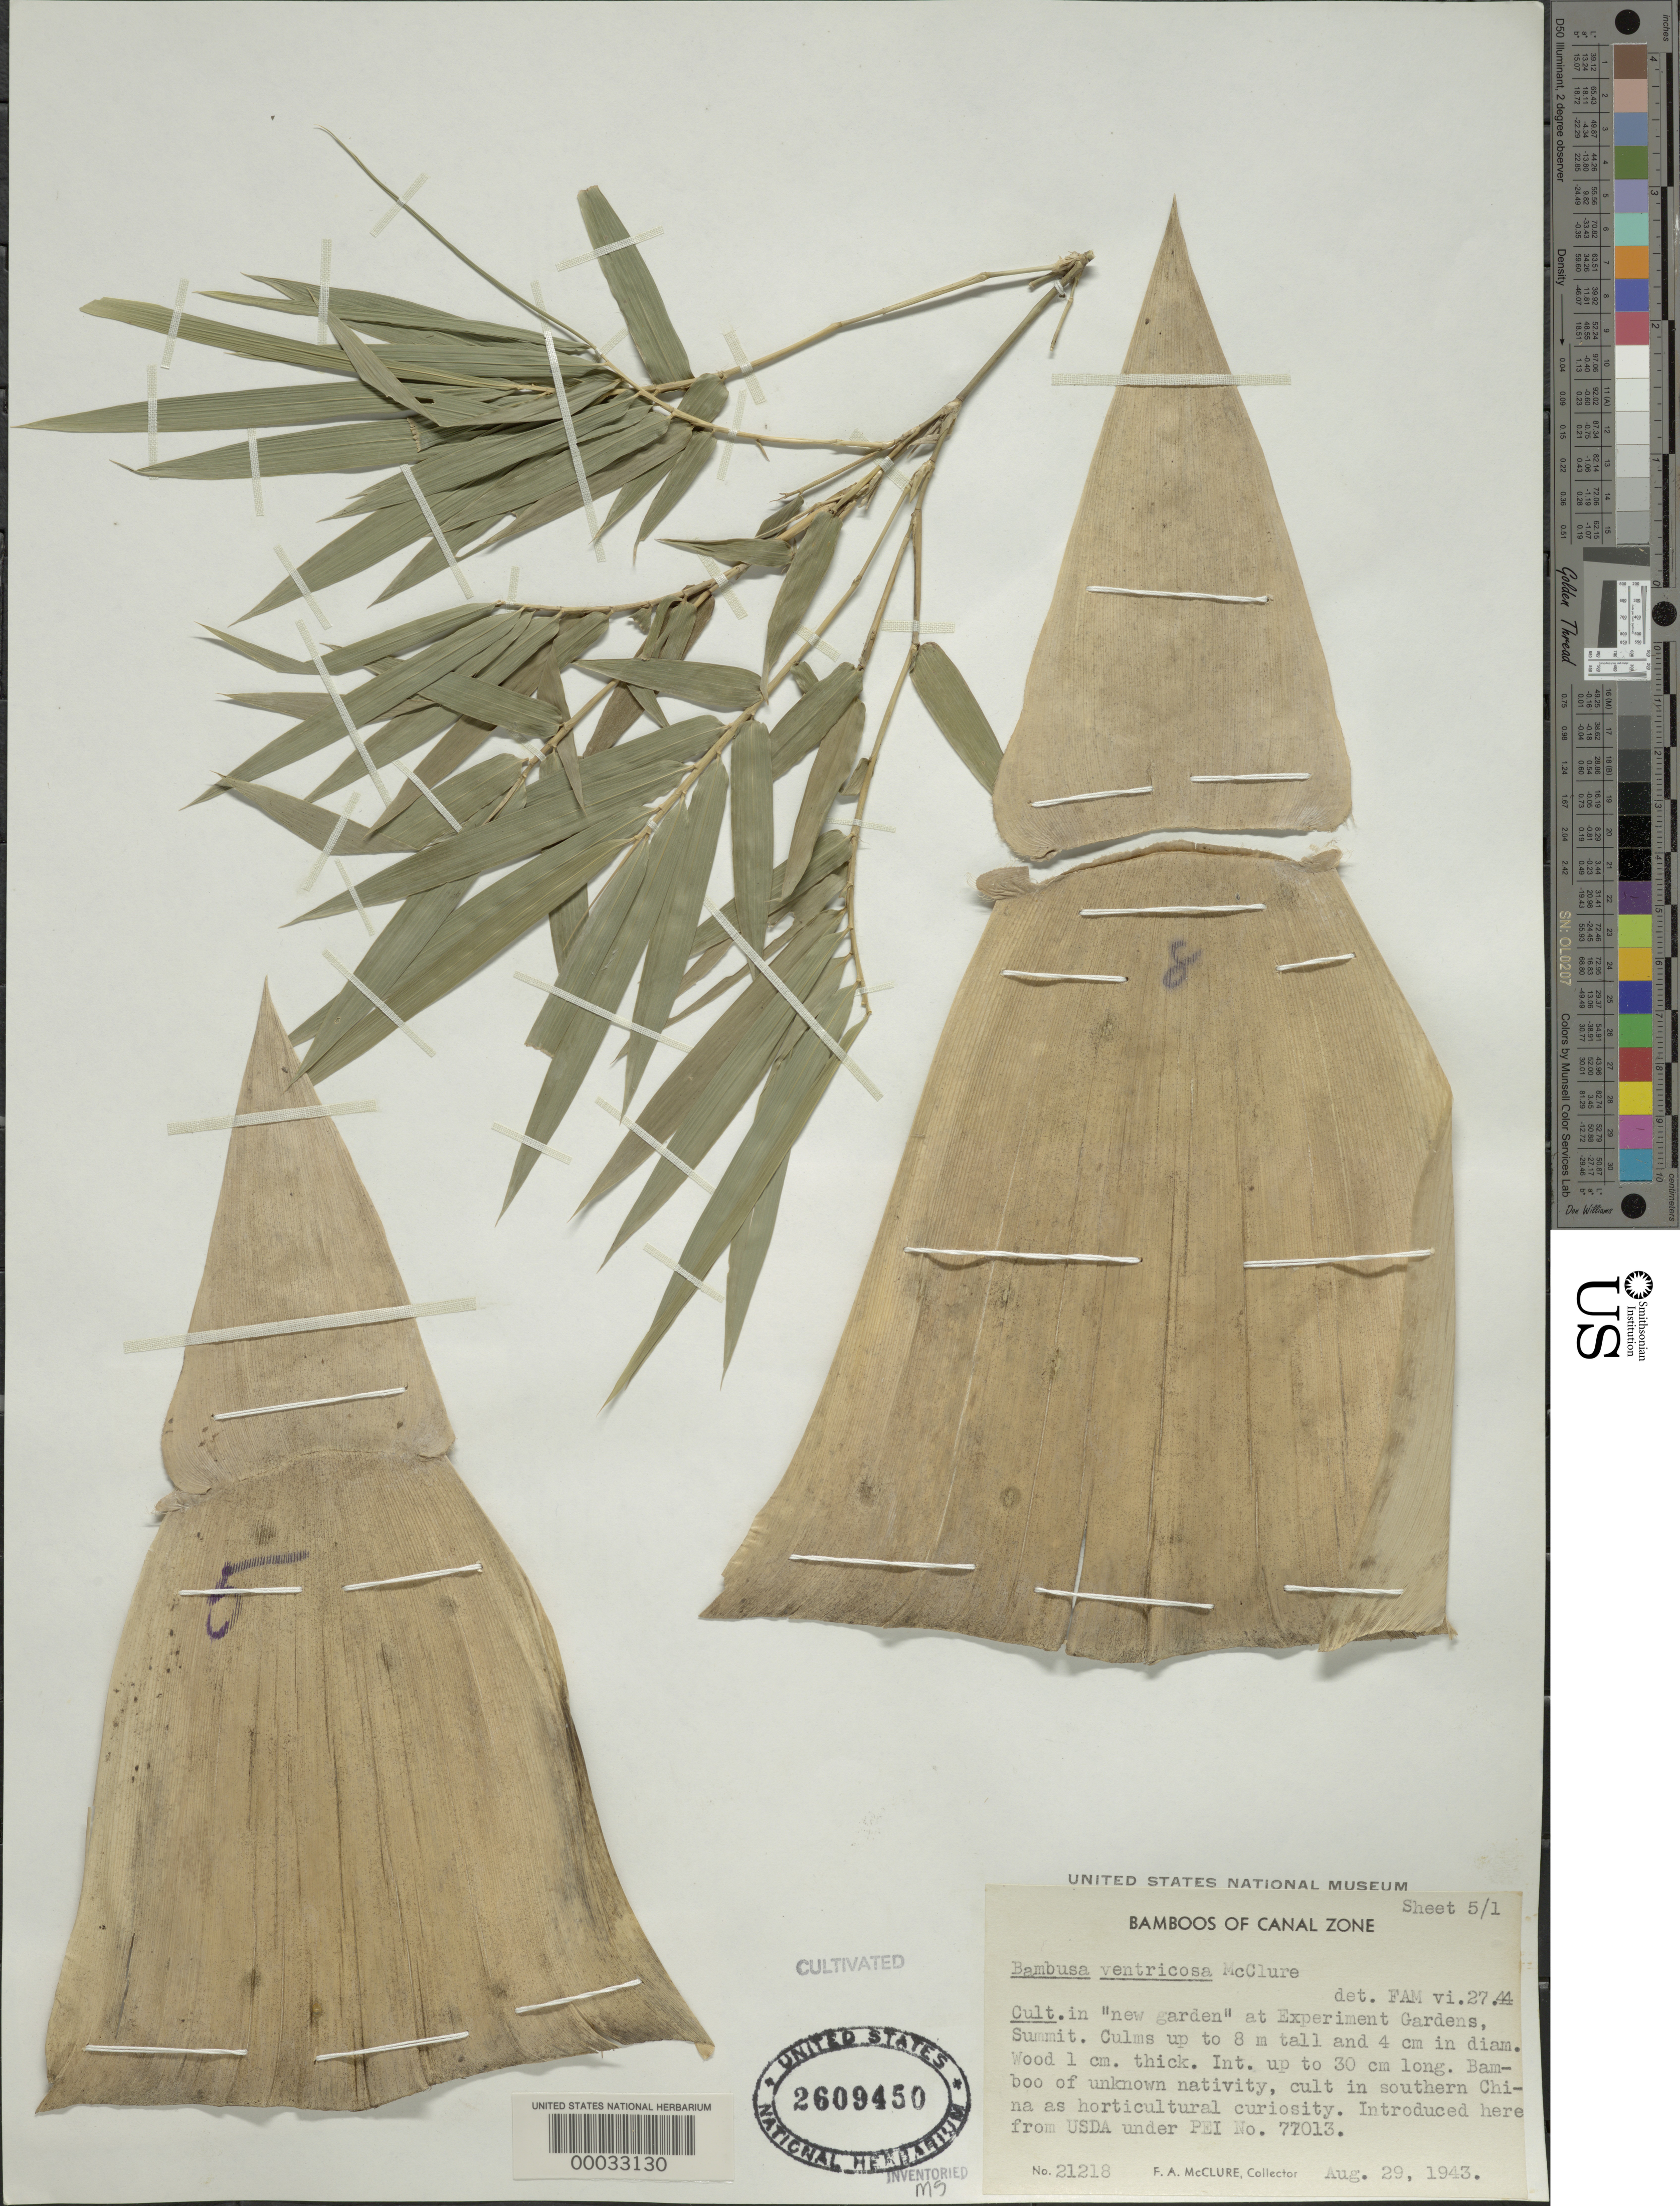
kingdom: Plantae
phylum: Tracheophyta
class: Liliopsida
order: Poales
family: Poaceae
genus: Bambusa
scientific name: Bambusa ventricosa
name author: McClure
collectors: F. A. McClure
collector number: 21218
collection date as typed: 29 Aug 1943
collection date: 1943-08-29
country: Panama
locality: Esperimental Gardens-summit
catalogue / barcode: US 2609450